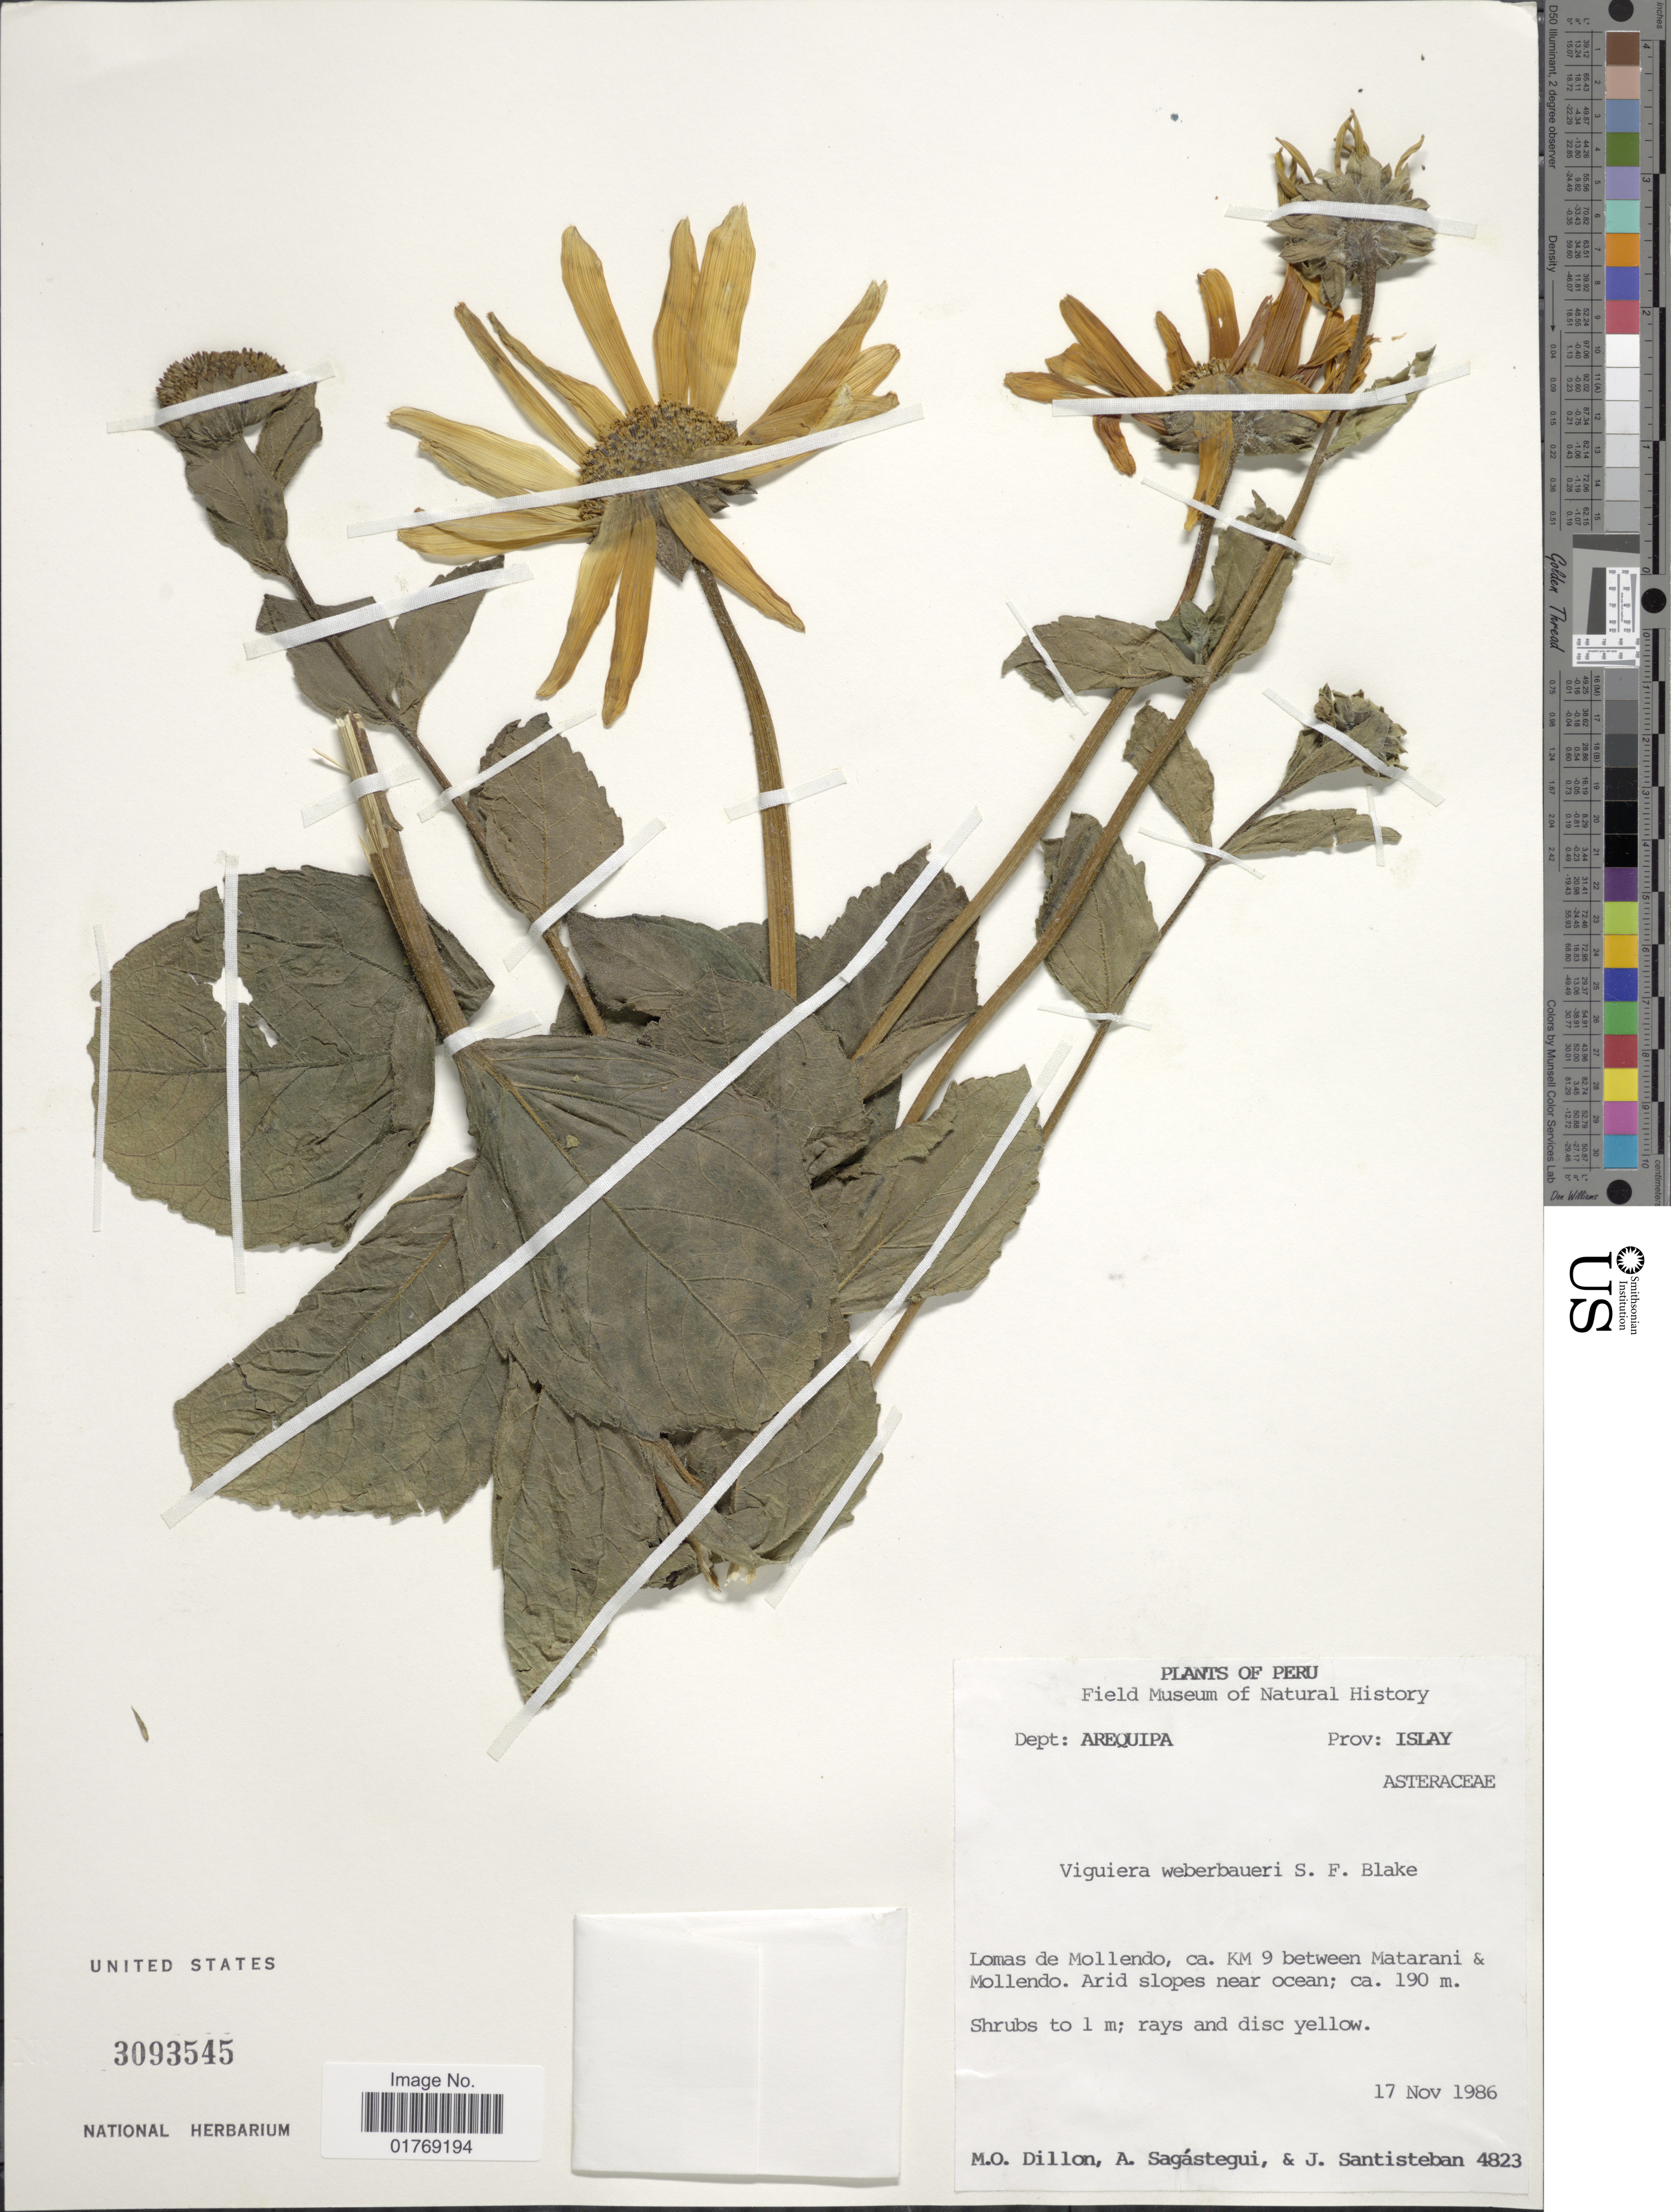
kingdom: Plantae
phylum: Tracheophyta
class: Magnoliopsida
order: Asterales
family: Asteraceae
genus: Viguiera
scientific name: Viguiera weberbaueri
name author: S.F. Blake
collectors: M. O. Dillon, A. Sagástegui A. & J. Santisteban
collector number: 4823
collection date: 1986-11-17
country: Peru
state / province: Arequipa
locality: Dept: Arequipa. Prov: islay. Lomas de Mollendo, ca. KM 9 between Matarani & Mollendo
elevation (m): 190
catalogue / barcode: US 3093545